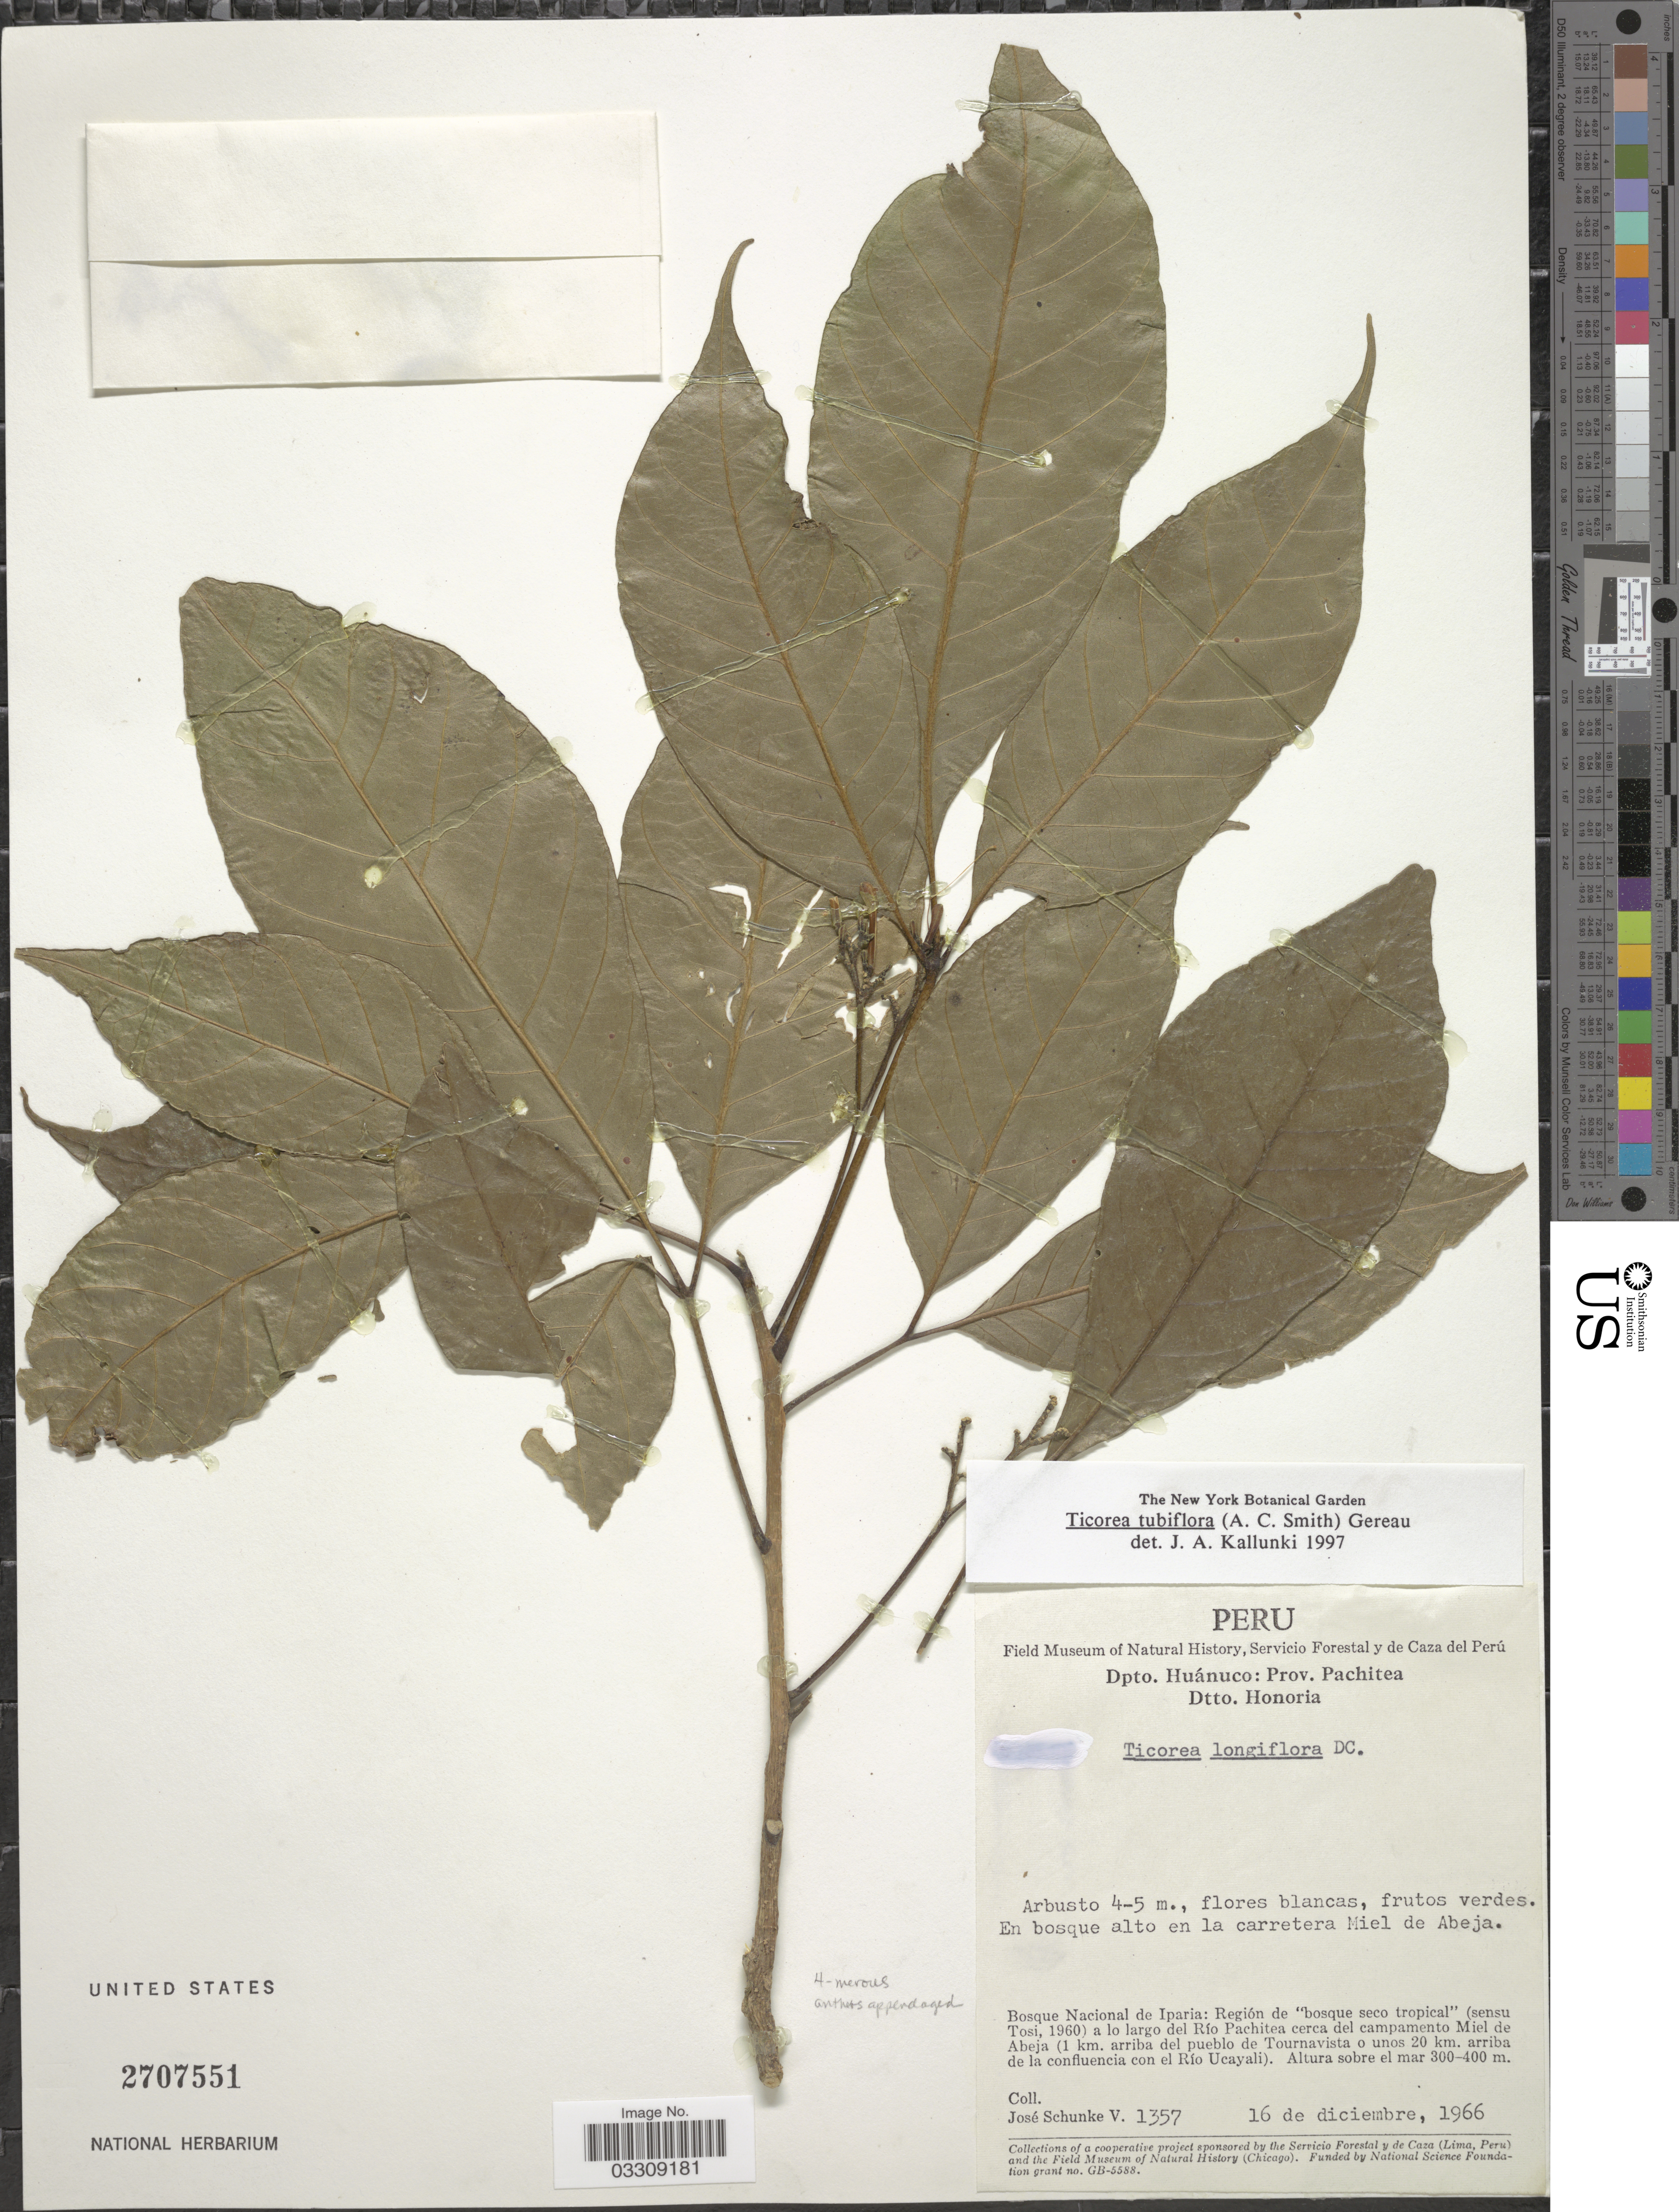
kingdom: Plantae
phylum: Tracheophyta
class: Magnoliopsida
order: Sapindales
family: Rutaceae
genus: Ticorea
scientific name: Ticorea tubiflora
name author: (A.C. Sm.) Gereau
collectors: J. Schunke Vigo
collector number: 1357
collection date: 1966-12-16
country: Peru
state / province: Huánuco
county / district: Pachitea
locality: Dpto. Huánuco: Prov. Pachitea. Dtto. Honoria. Bosque Nacional de Iparia: Región de "bosque seco tropical" (sensu Tosi, 1960) a lo largo del Río Pachitea cerca del campamento Miel de Abeja (1 km. arriba del pueblo de Tournavista o unos 20 km. arriba de la confluencia con el Río Ucayali). En bosque alto en la carretera Miel de Abeja.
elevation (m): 300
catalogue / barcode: US 2707551